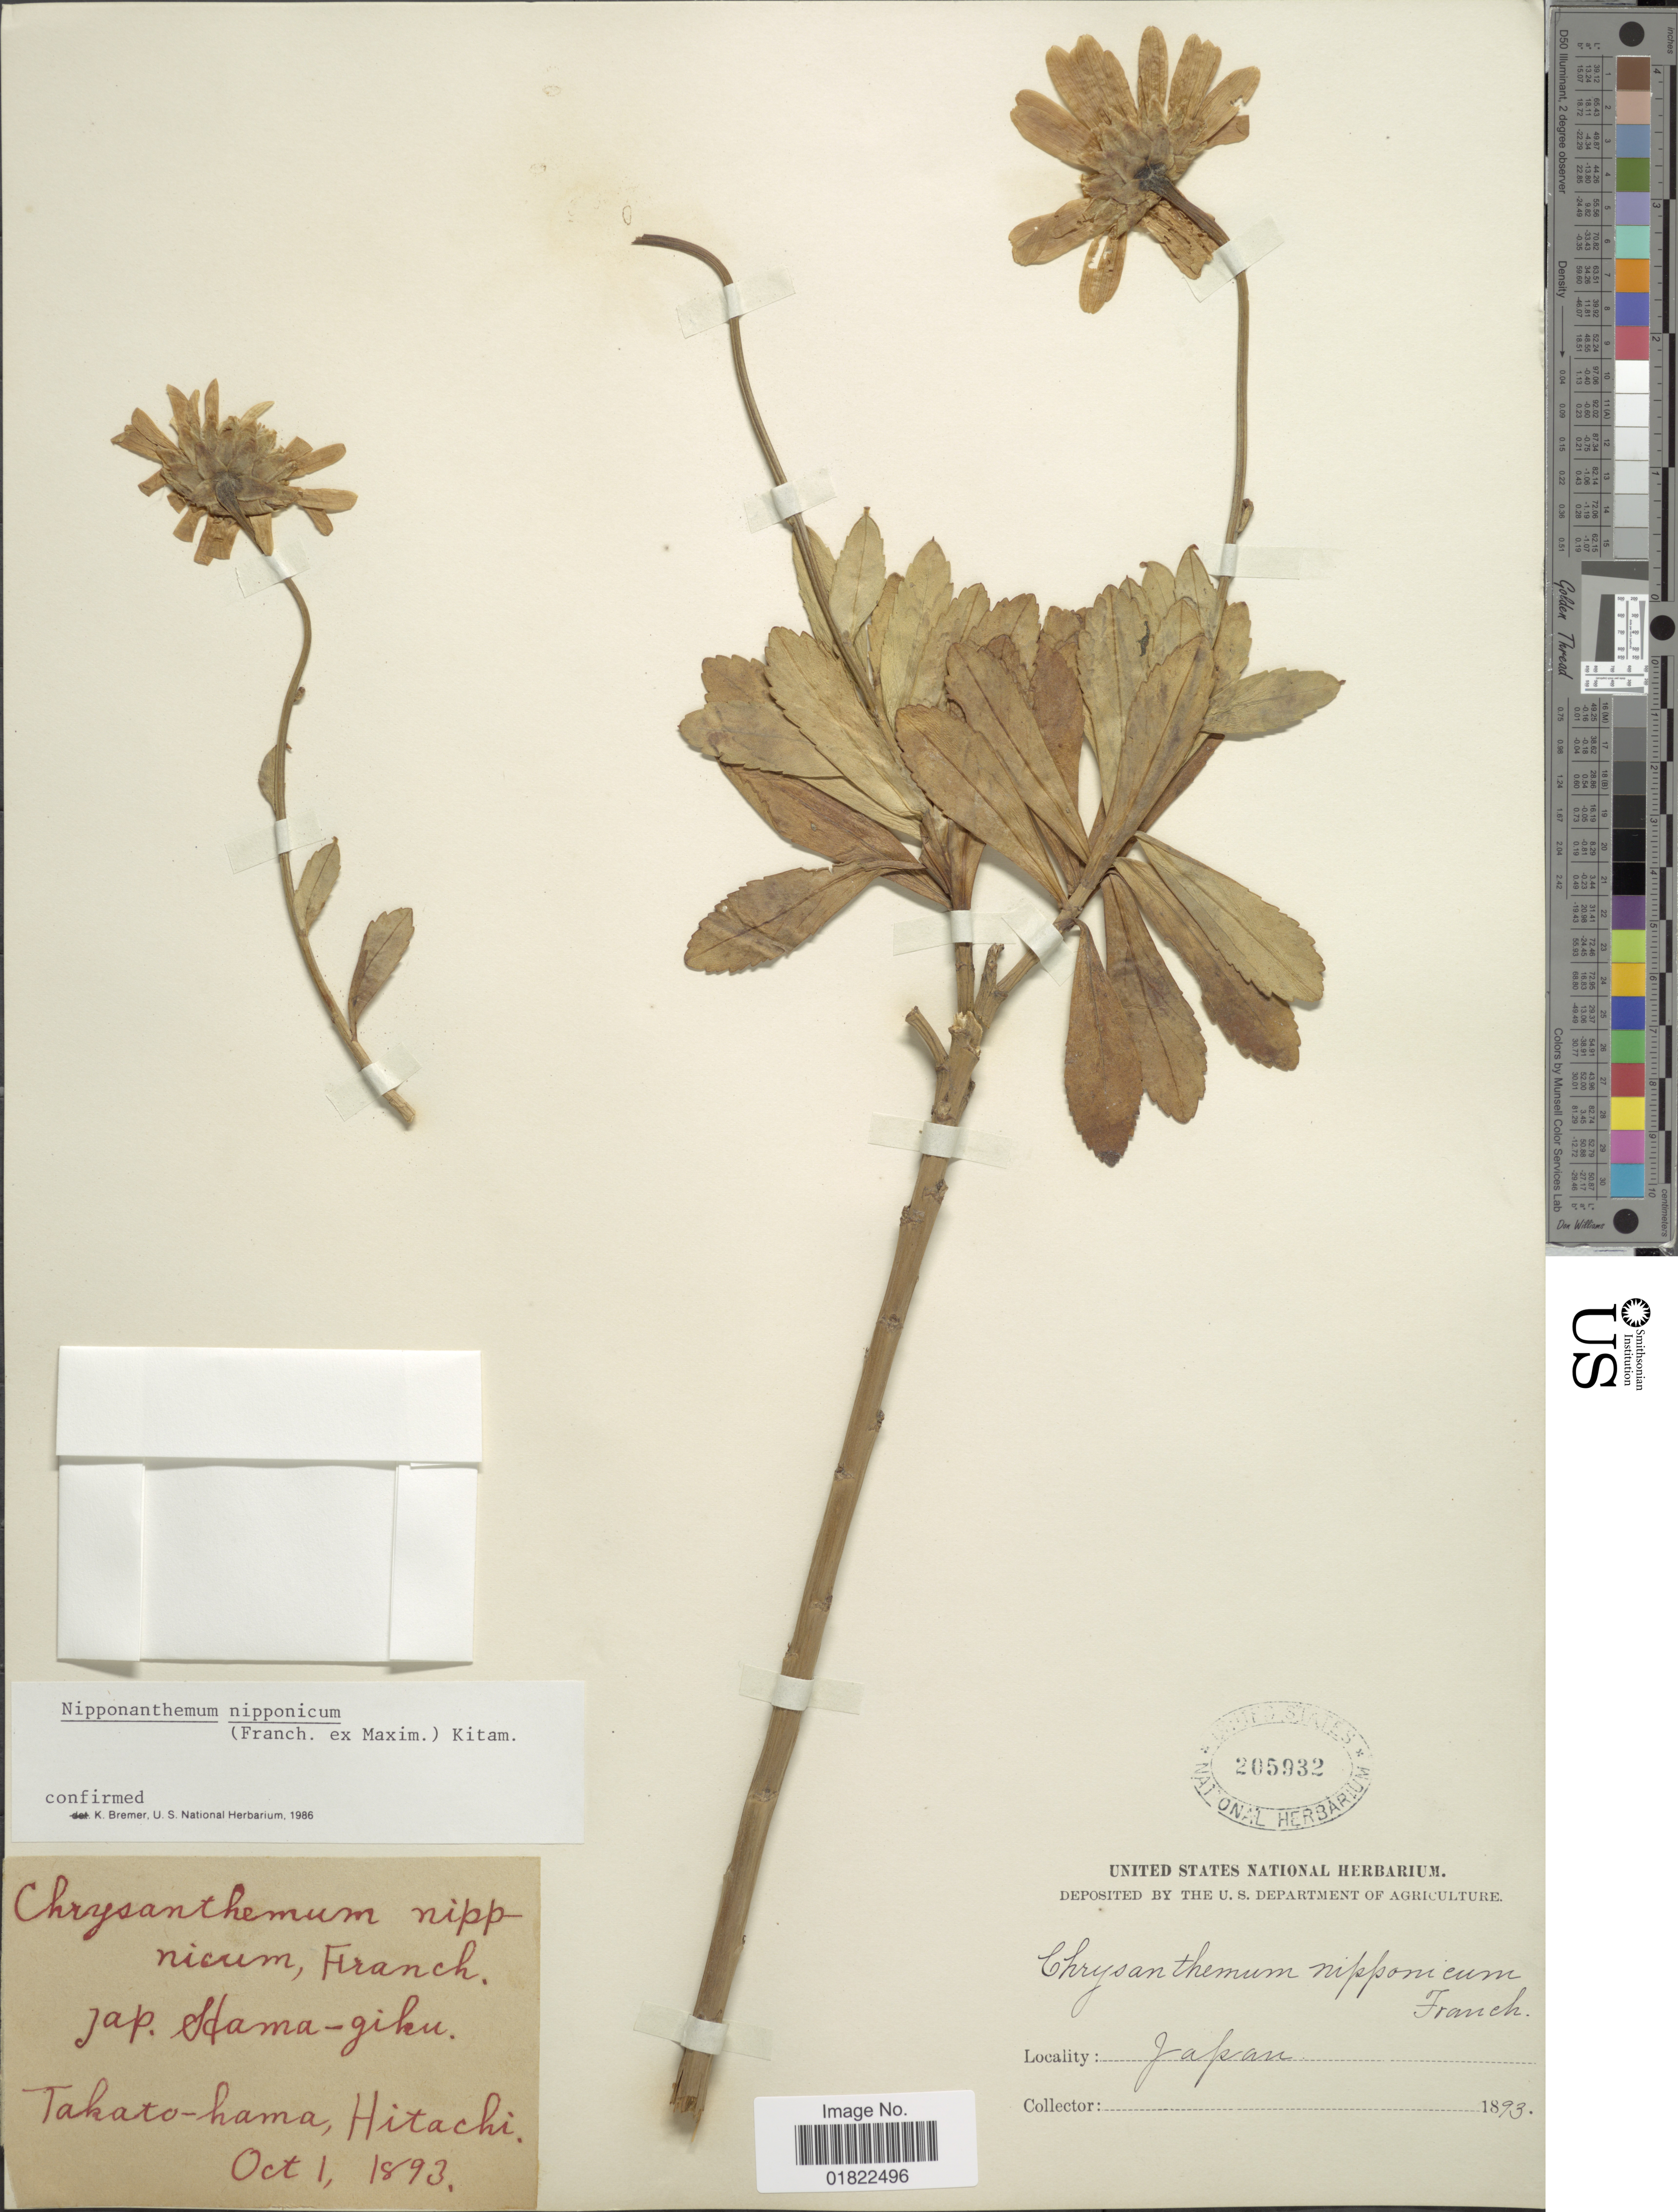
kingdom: Plantae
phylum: Tracheophyta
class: Magnoliopsida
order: Asterales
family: Asteraceae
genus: Nipponanthemum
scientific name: Nipponanthemum nipponicum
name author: (Franch. ex Maxim.) Kitam.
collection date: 1893-10-01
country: Japan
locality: Hama-Giku. Takato-hama, Hitachi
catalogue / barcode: US 205932